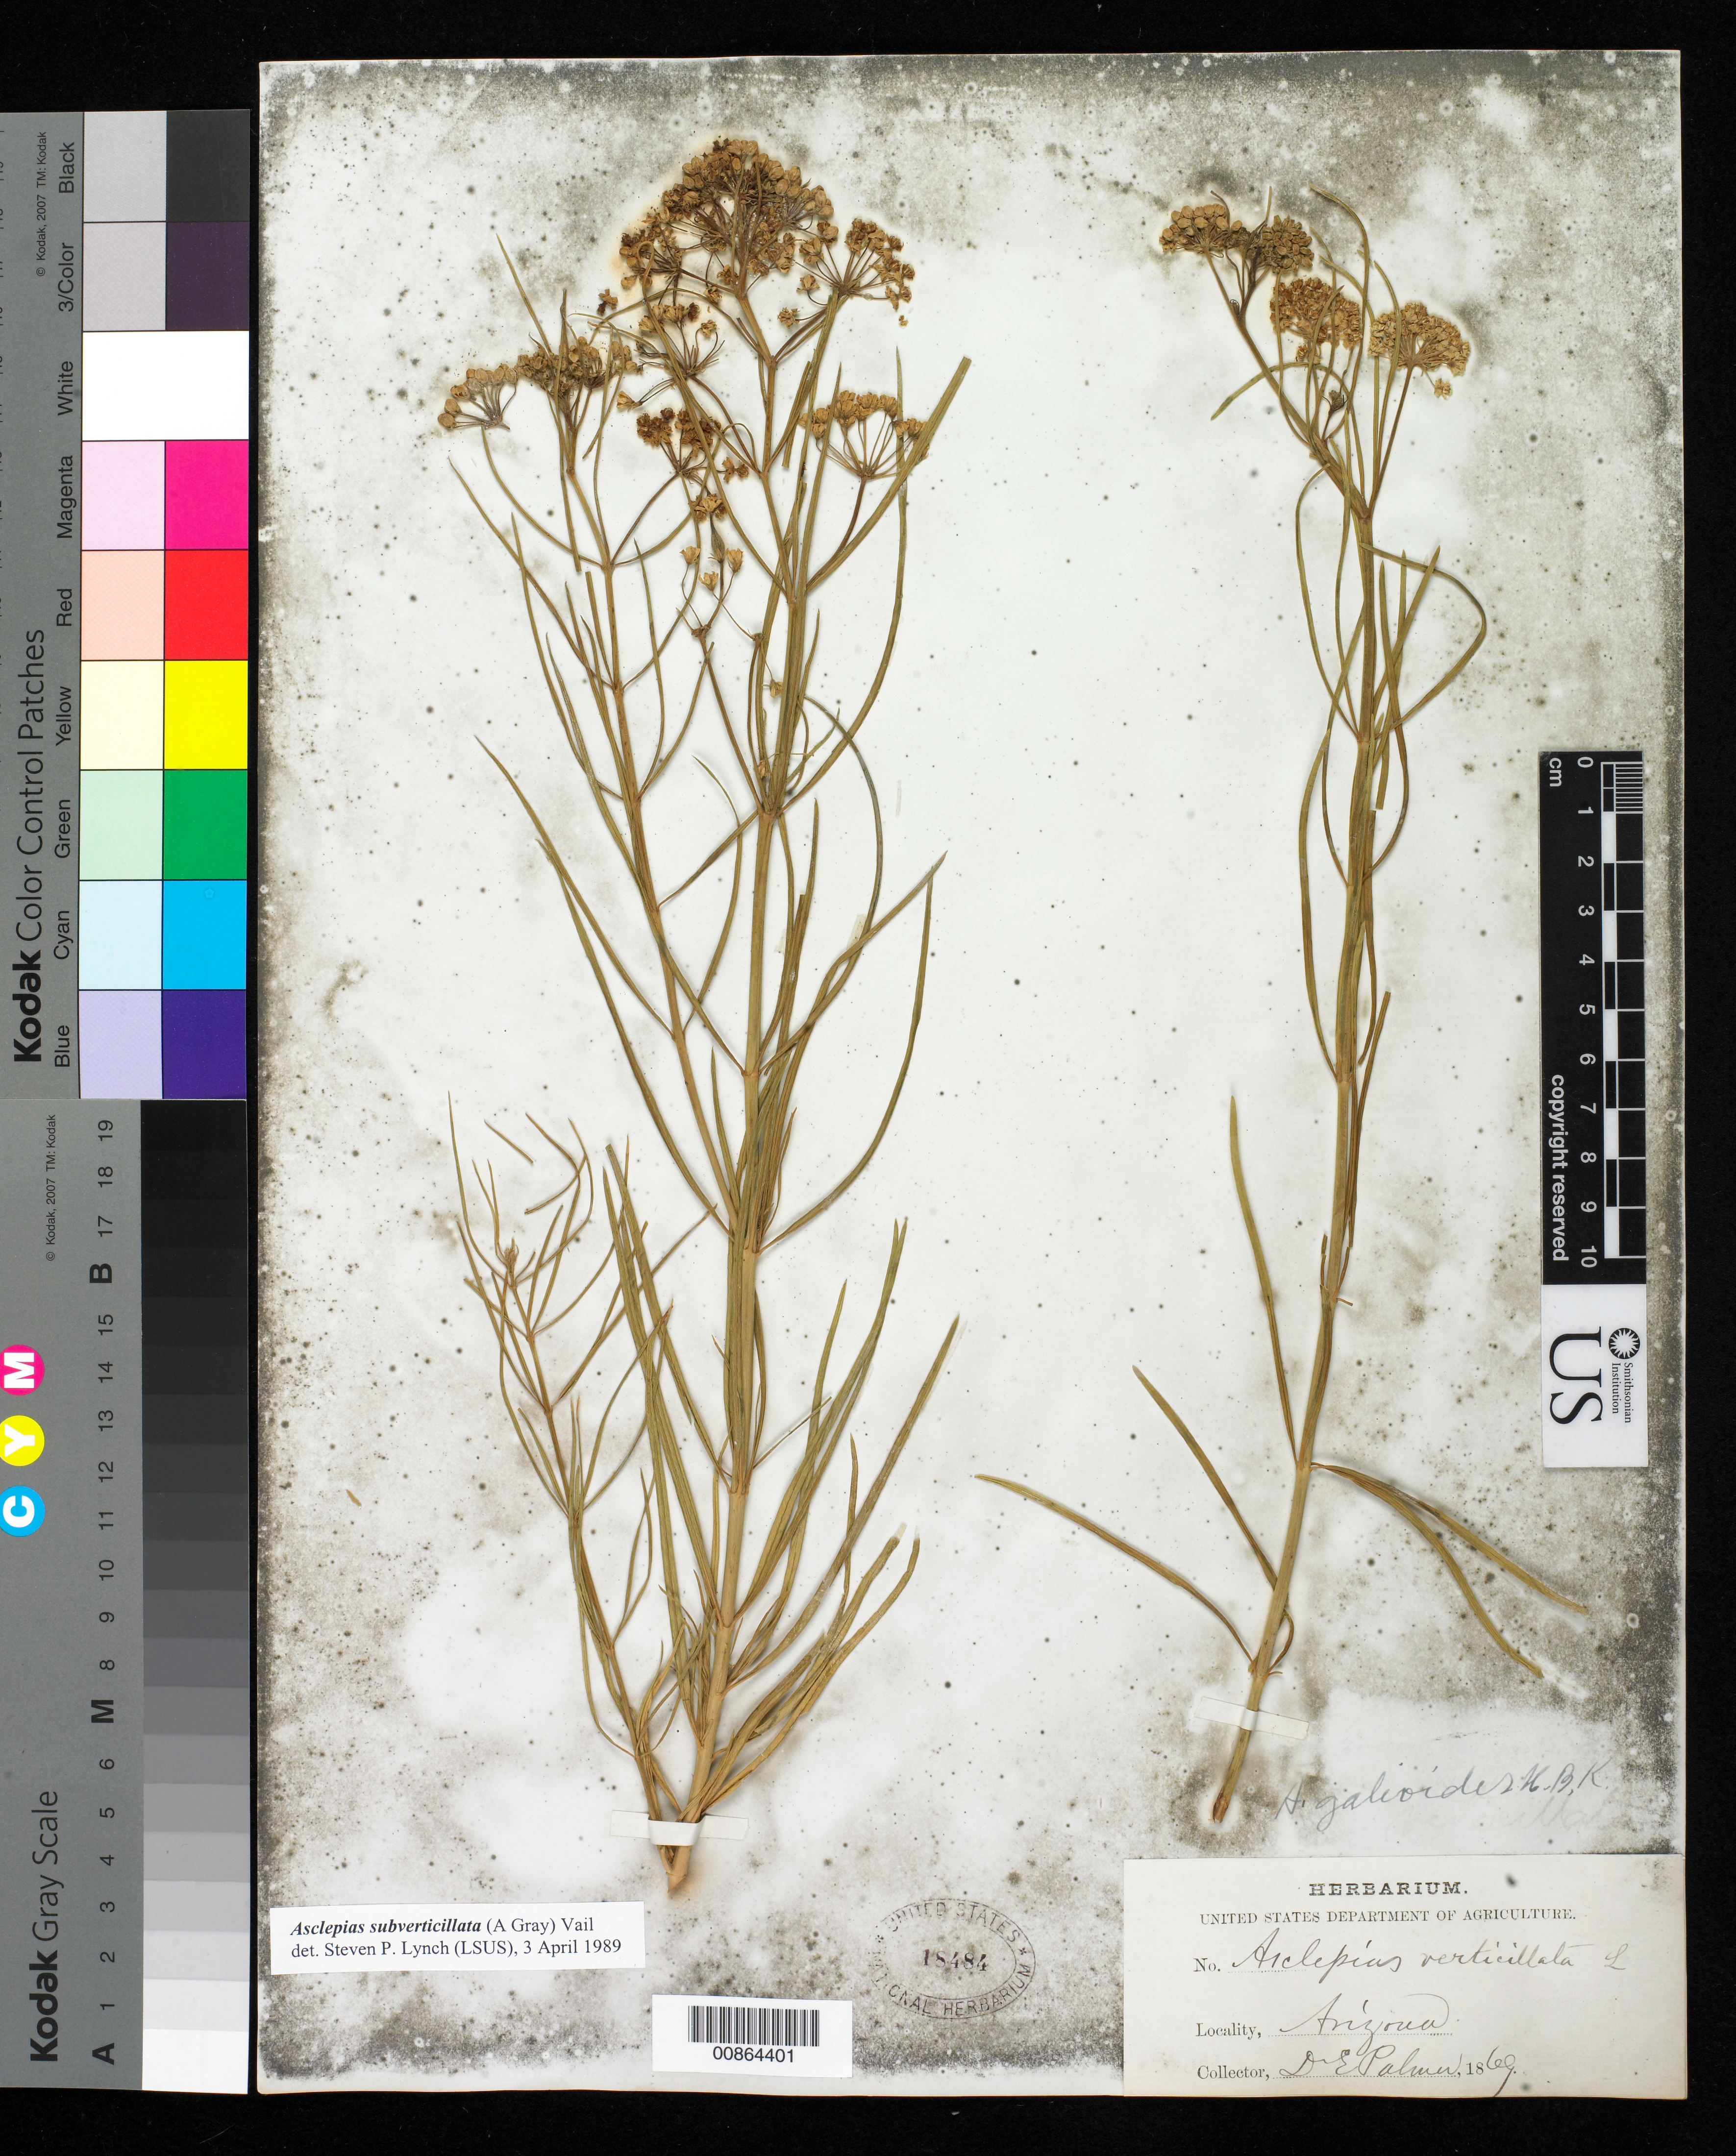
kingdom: Plantae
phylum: Tracheophyta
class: Magnoliopsida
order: Gentianales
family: Apocynaceae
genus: Asclepias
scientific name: Asclepias subverticillata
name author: (A. Gray) Vail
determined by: Lynch, S. P., (LSUS), Louisiana State University-Shreveport Herbarium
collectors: E. Palmer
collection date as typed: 1869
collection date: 1869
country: United States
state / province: Arizona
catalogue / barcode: US 18484